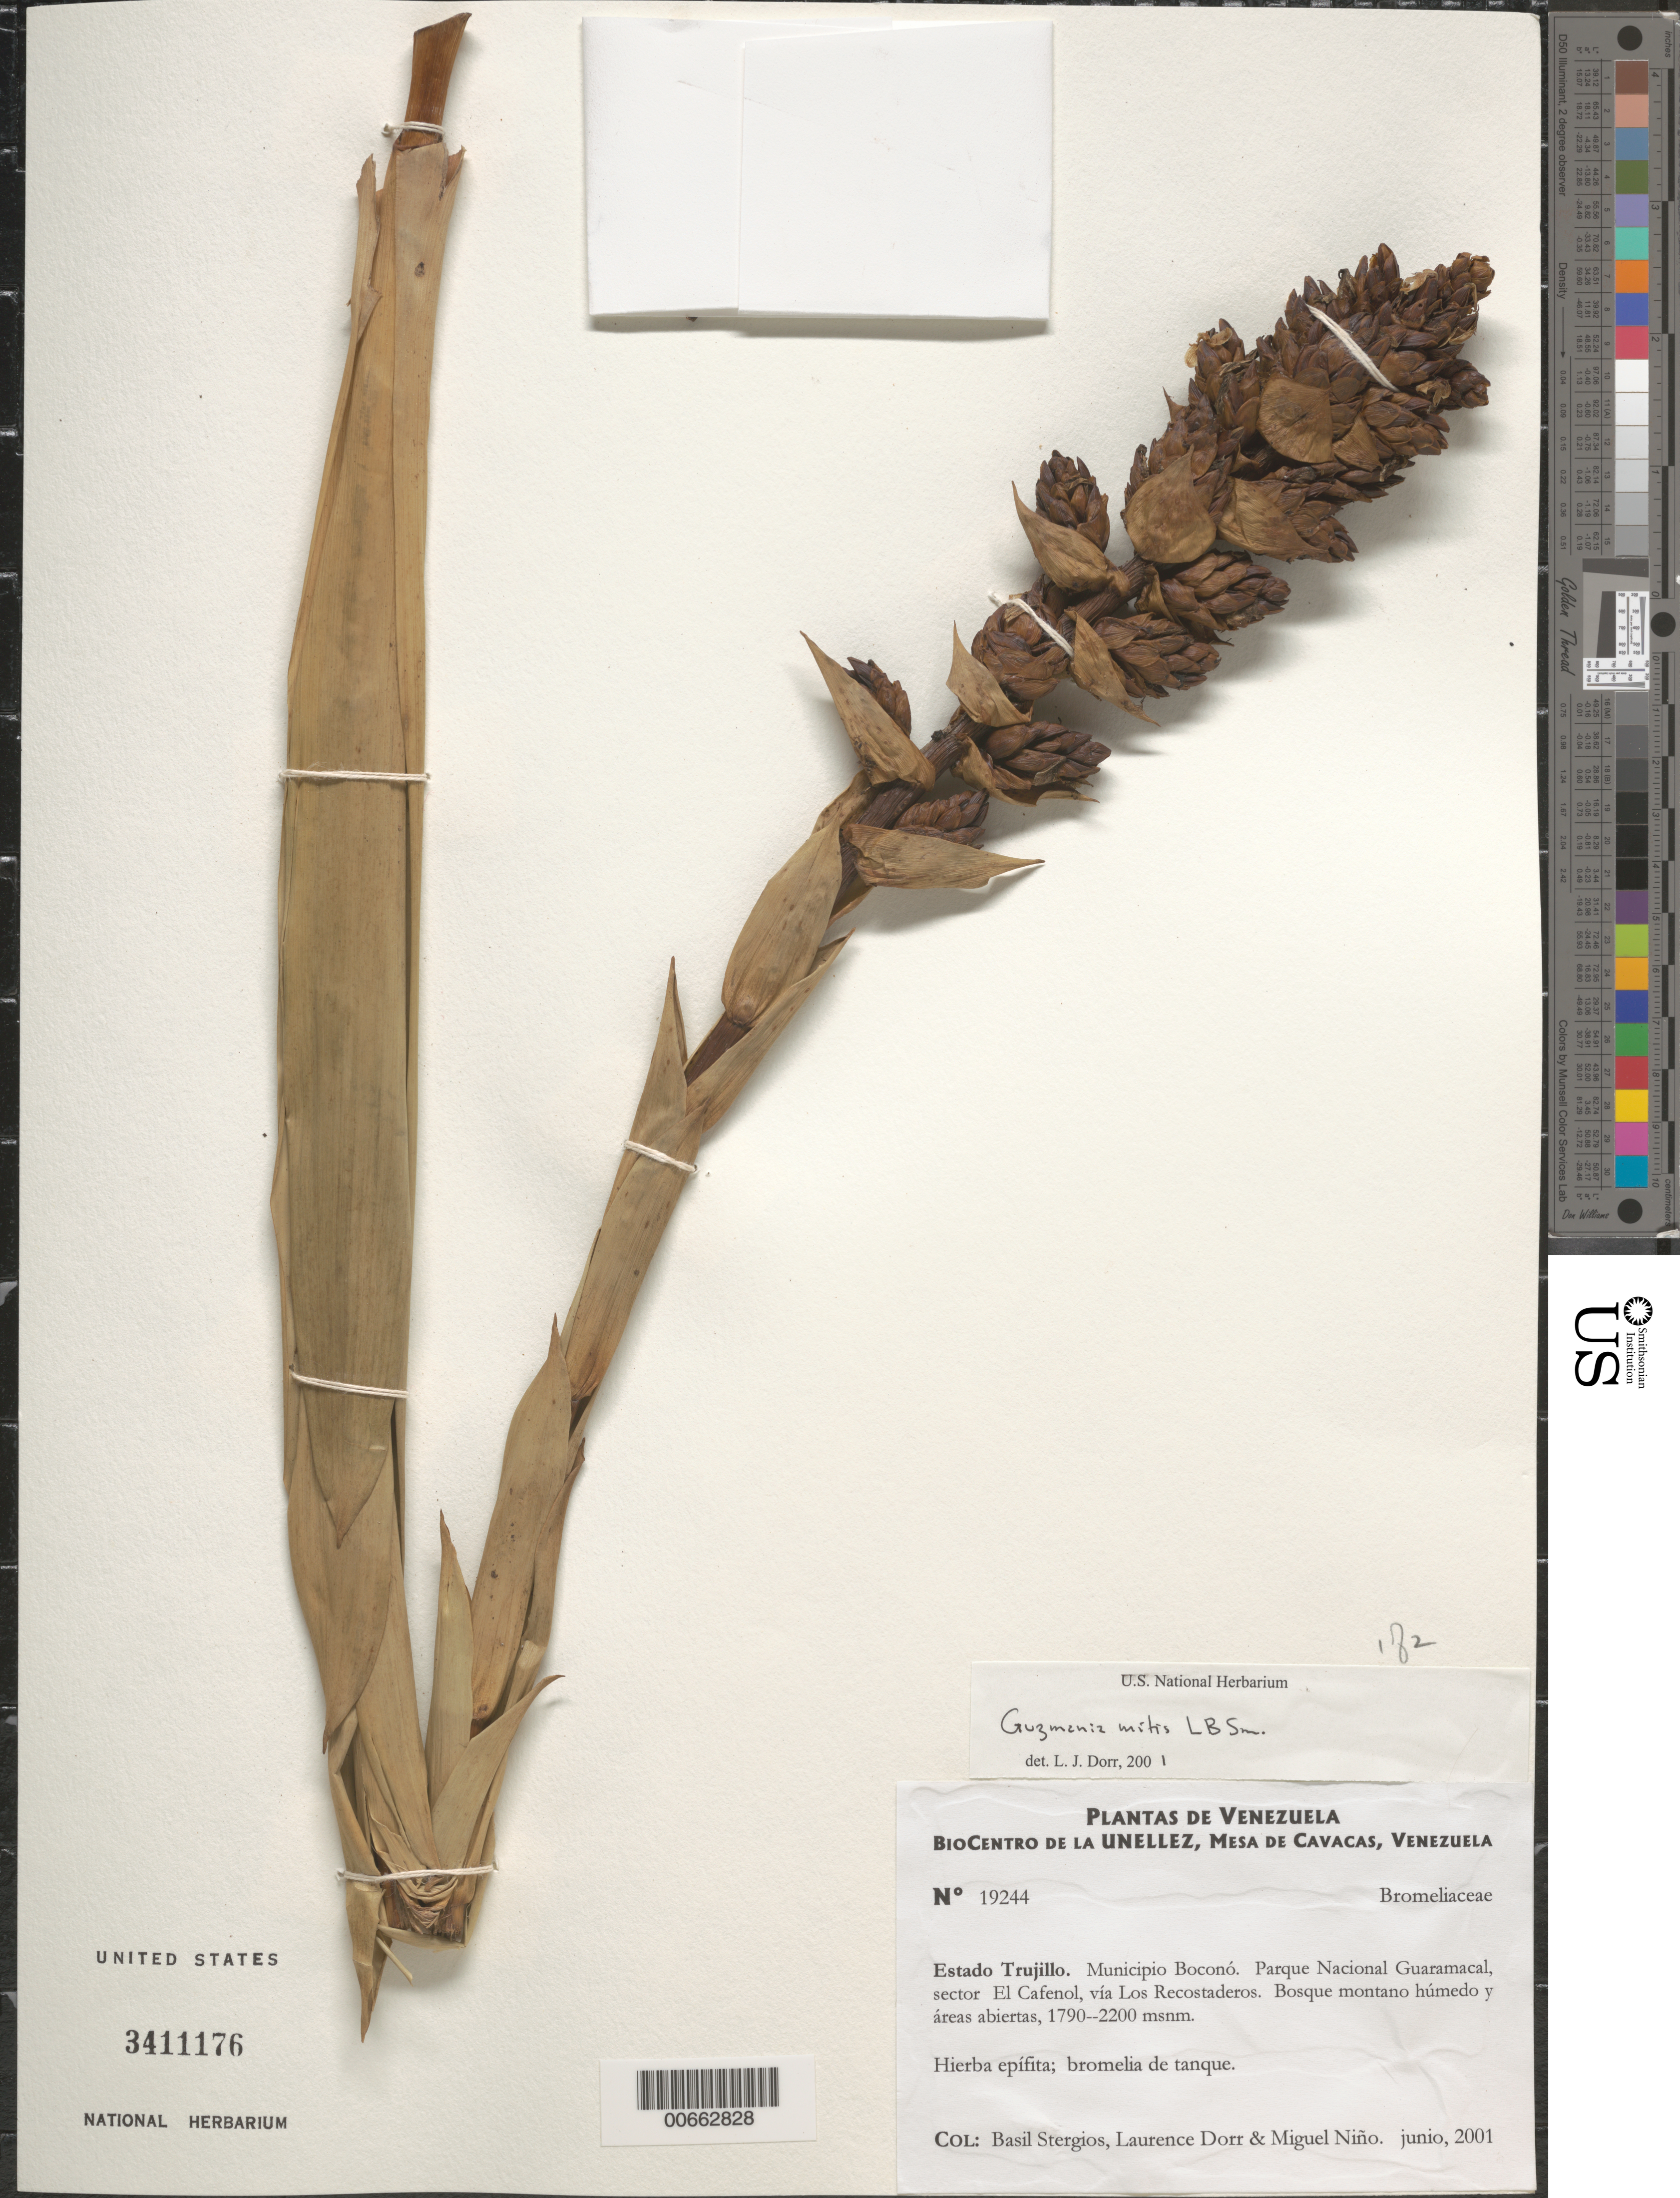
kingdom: Plantae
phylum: Tracheophyta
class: Liliopsida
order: Poales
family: Bromeliaceae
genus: Guzmania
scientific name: Guzmania mitis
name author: L.B. Sm.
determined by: Dorr, L. J., (BOT), Smithsonian Institution - National Museum of Natural History (UNITED STATES)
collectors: B. G. Stergios, L. J. Dorr & S. M. Niño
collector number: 19244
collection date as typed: Jun 2001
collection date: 2001-06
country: Venezuela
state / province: Trujillo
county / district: Boconó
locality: Parque Nacional Guaramacal, sector El Cafenol vía Los Recostaderos.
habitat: Bosque montano húmedo y áreas abiertas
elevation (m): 1790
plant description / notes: PORT, US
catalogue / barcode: US 3411176